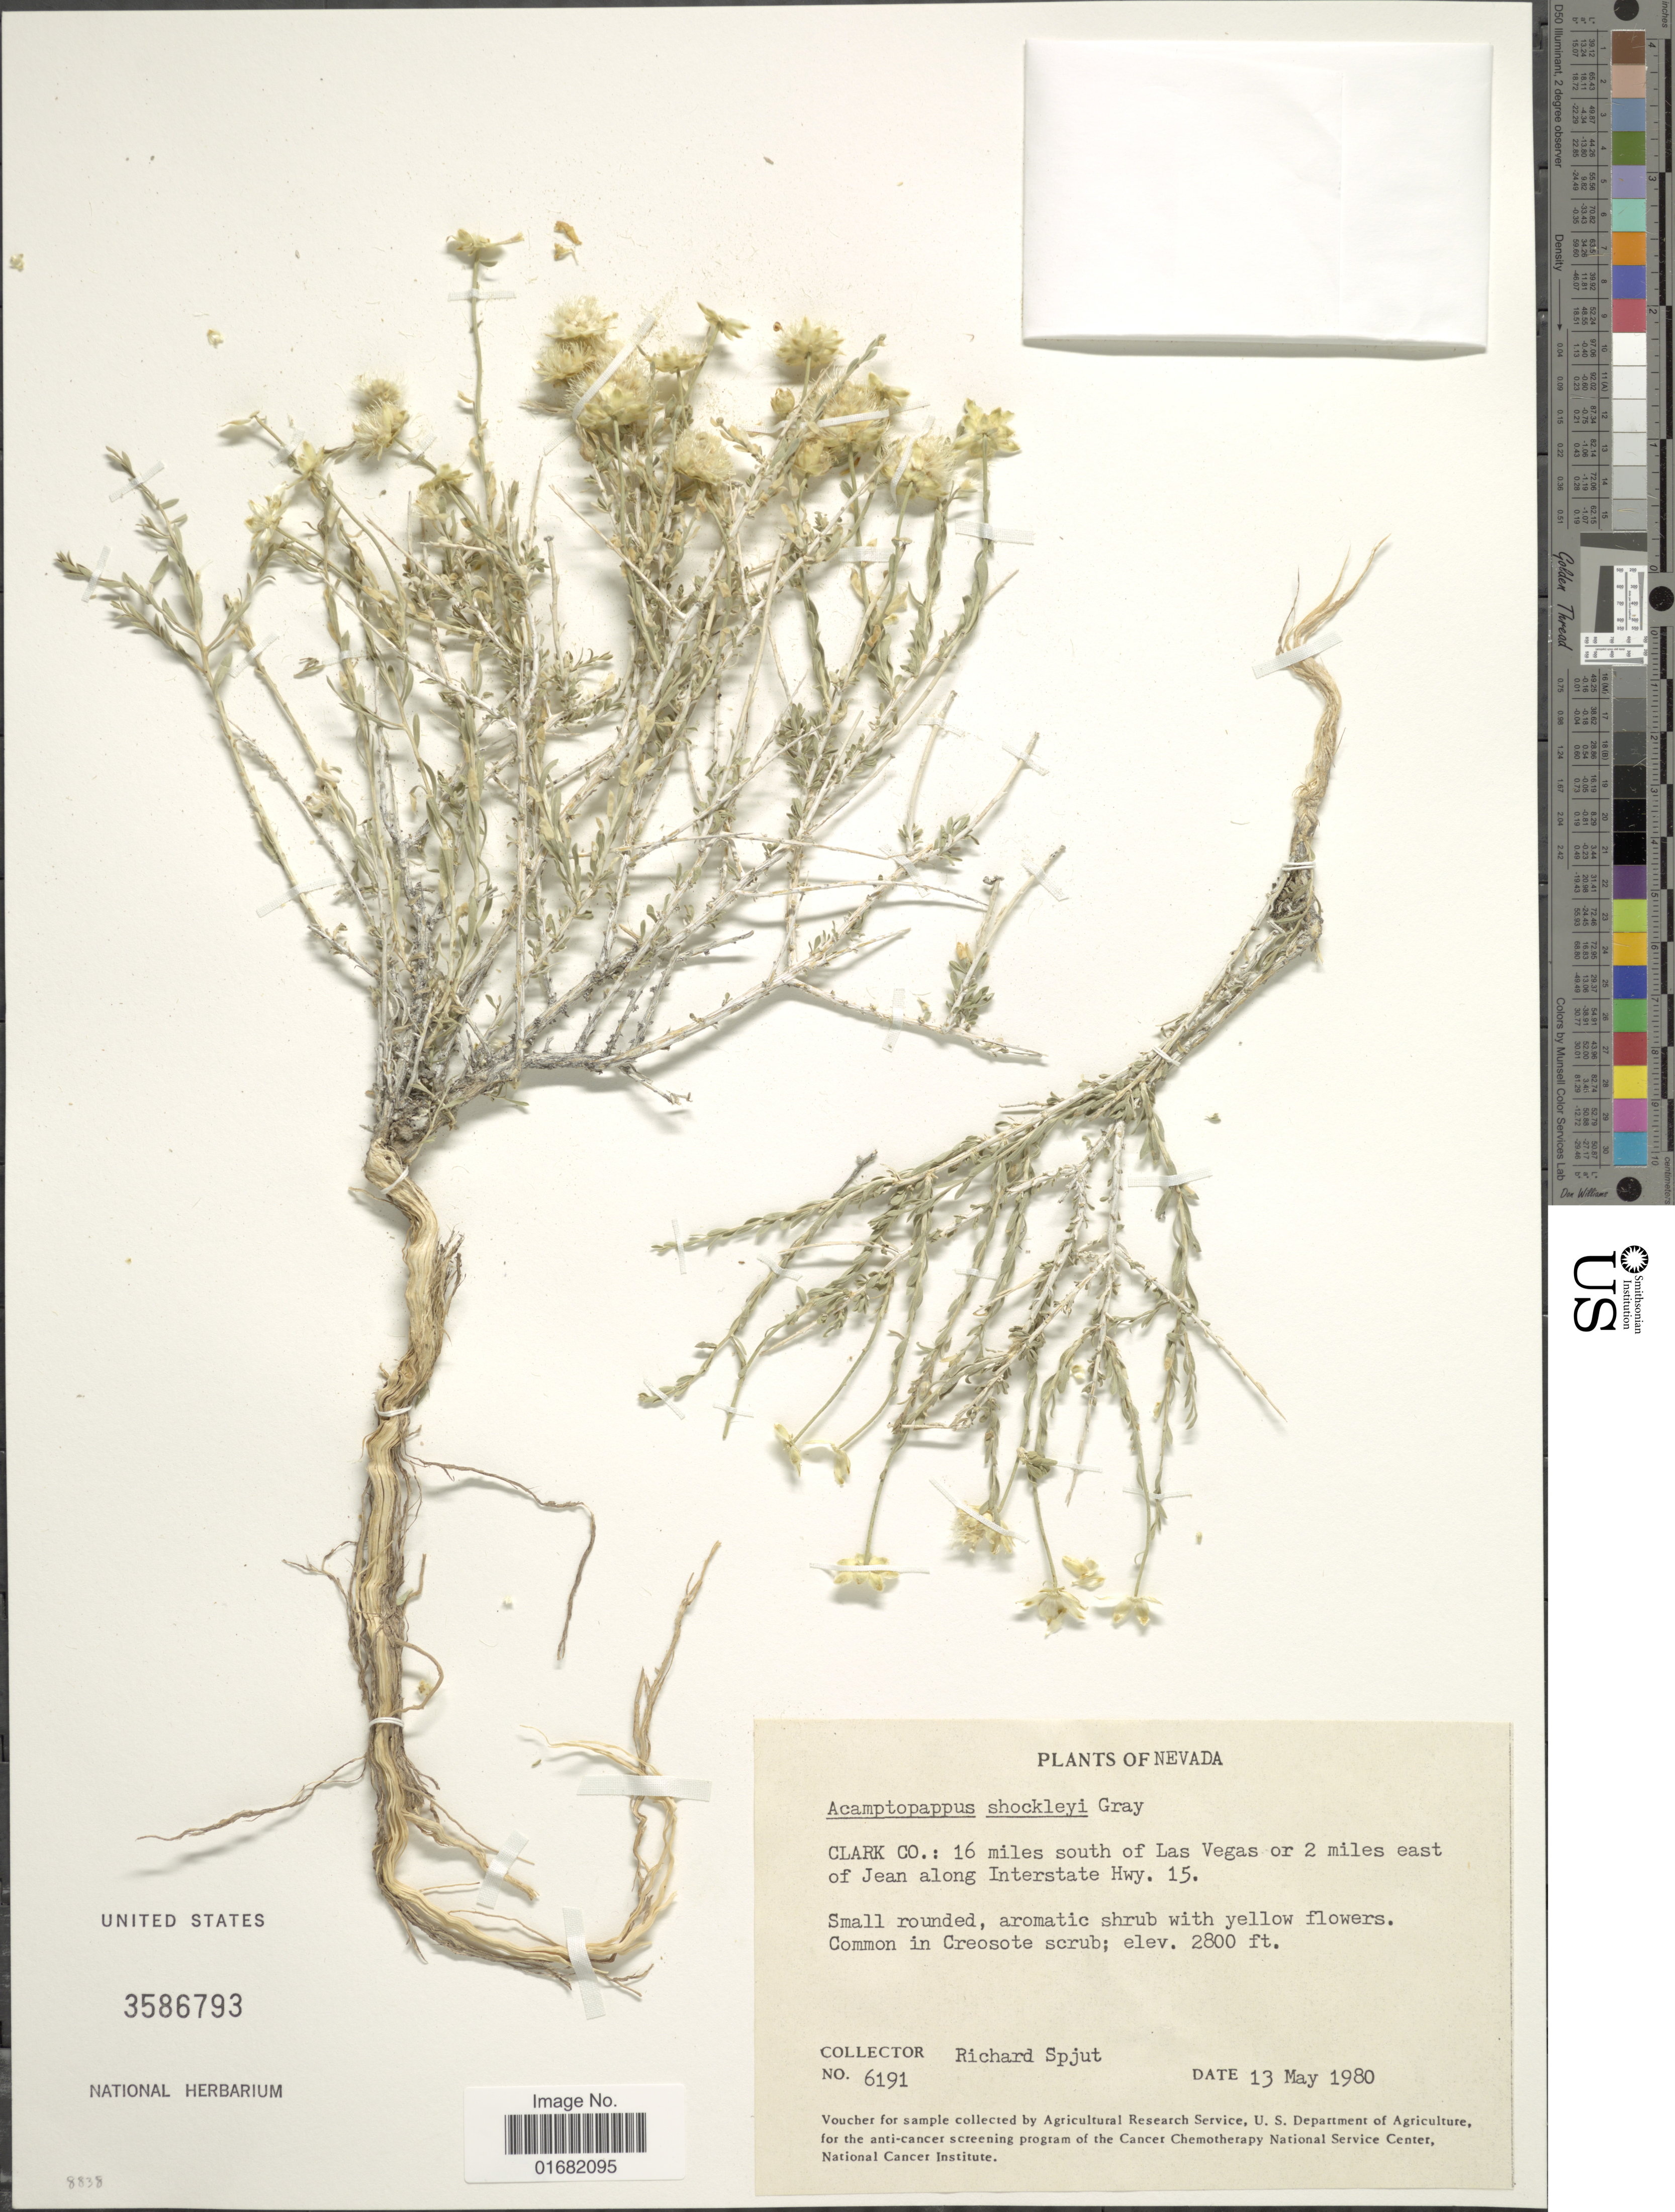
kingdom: Plantae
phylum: Tracheophyta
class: Magnoliopsida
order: Asterales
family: Asteraceae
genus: Acamptopappus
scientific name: Acamptopappus shockleyi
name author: A. Gray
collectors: R. Spjut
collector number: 6191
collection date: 1980-05-13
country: United States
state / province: Nevada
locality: Clark Co.: 16 miles south of Las Vegas or 2 miles east of Jean along Interstate Hwy. 15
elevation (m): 853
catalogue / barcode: US 3586793